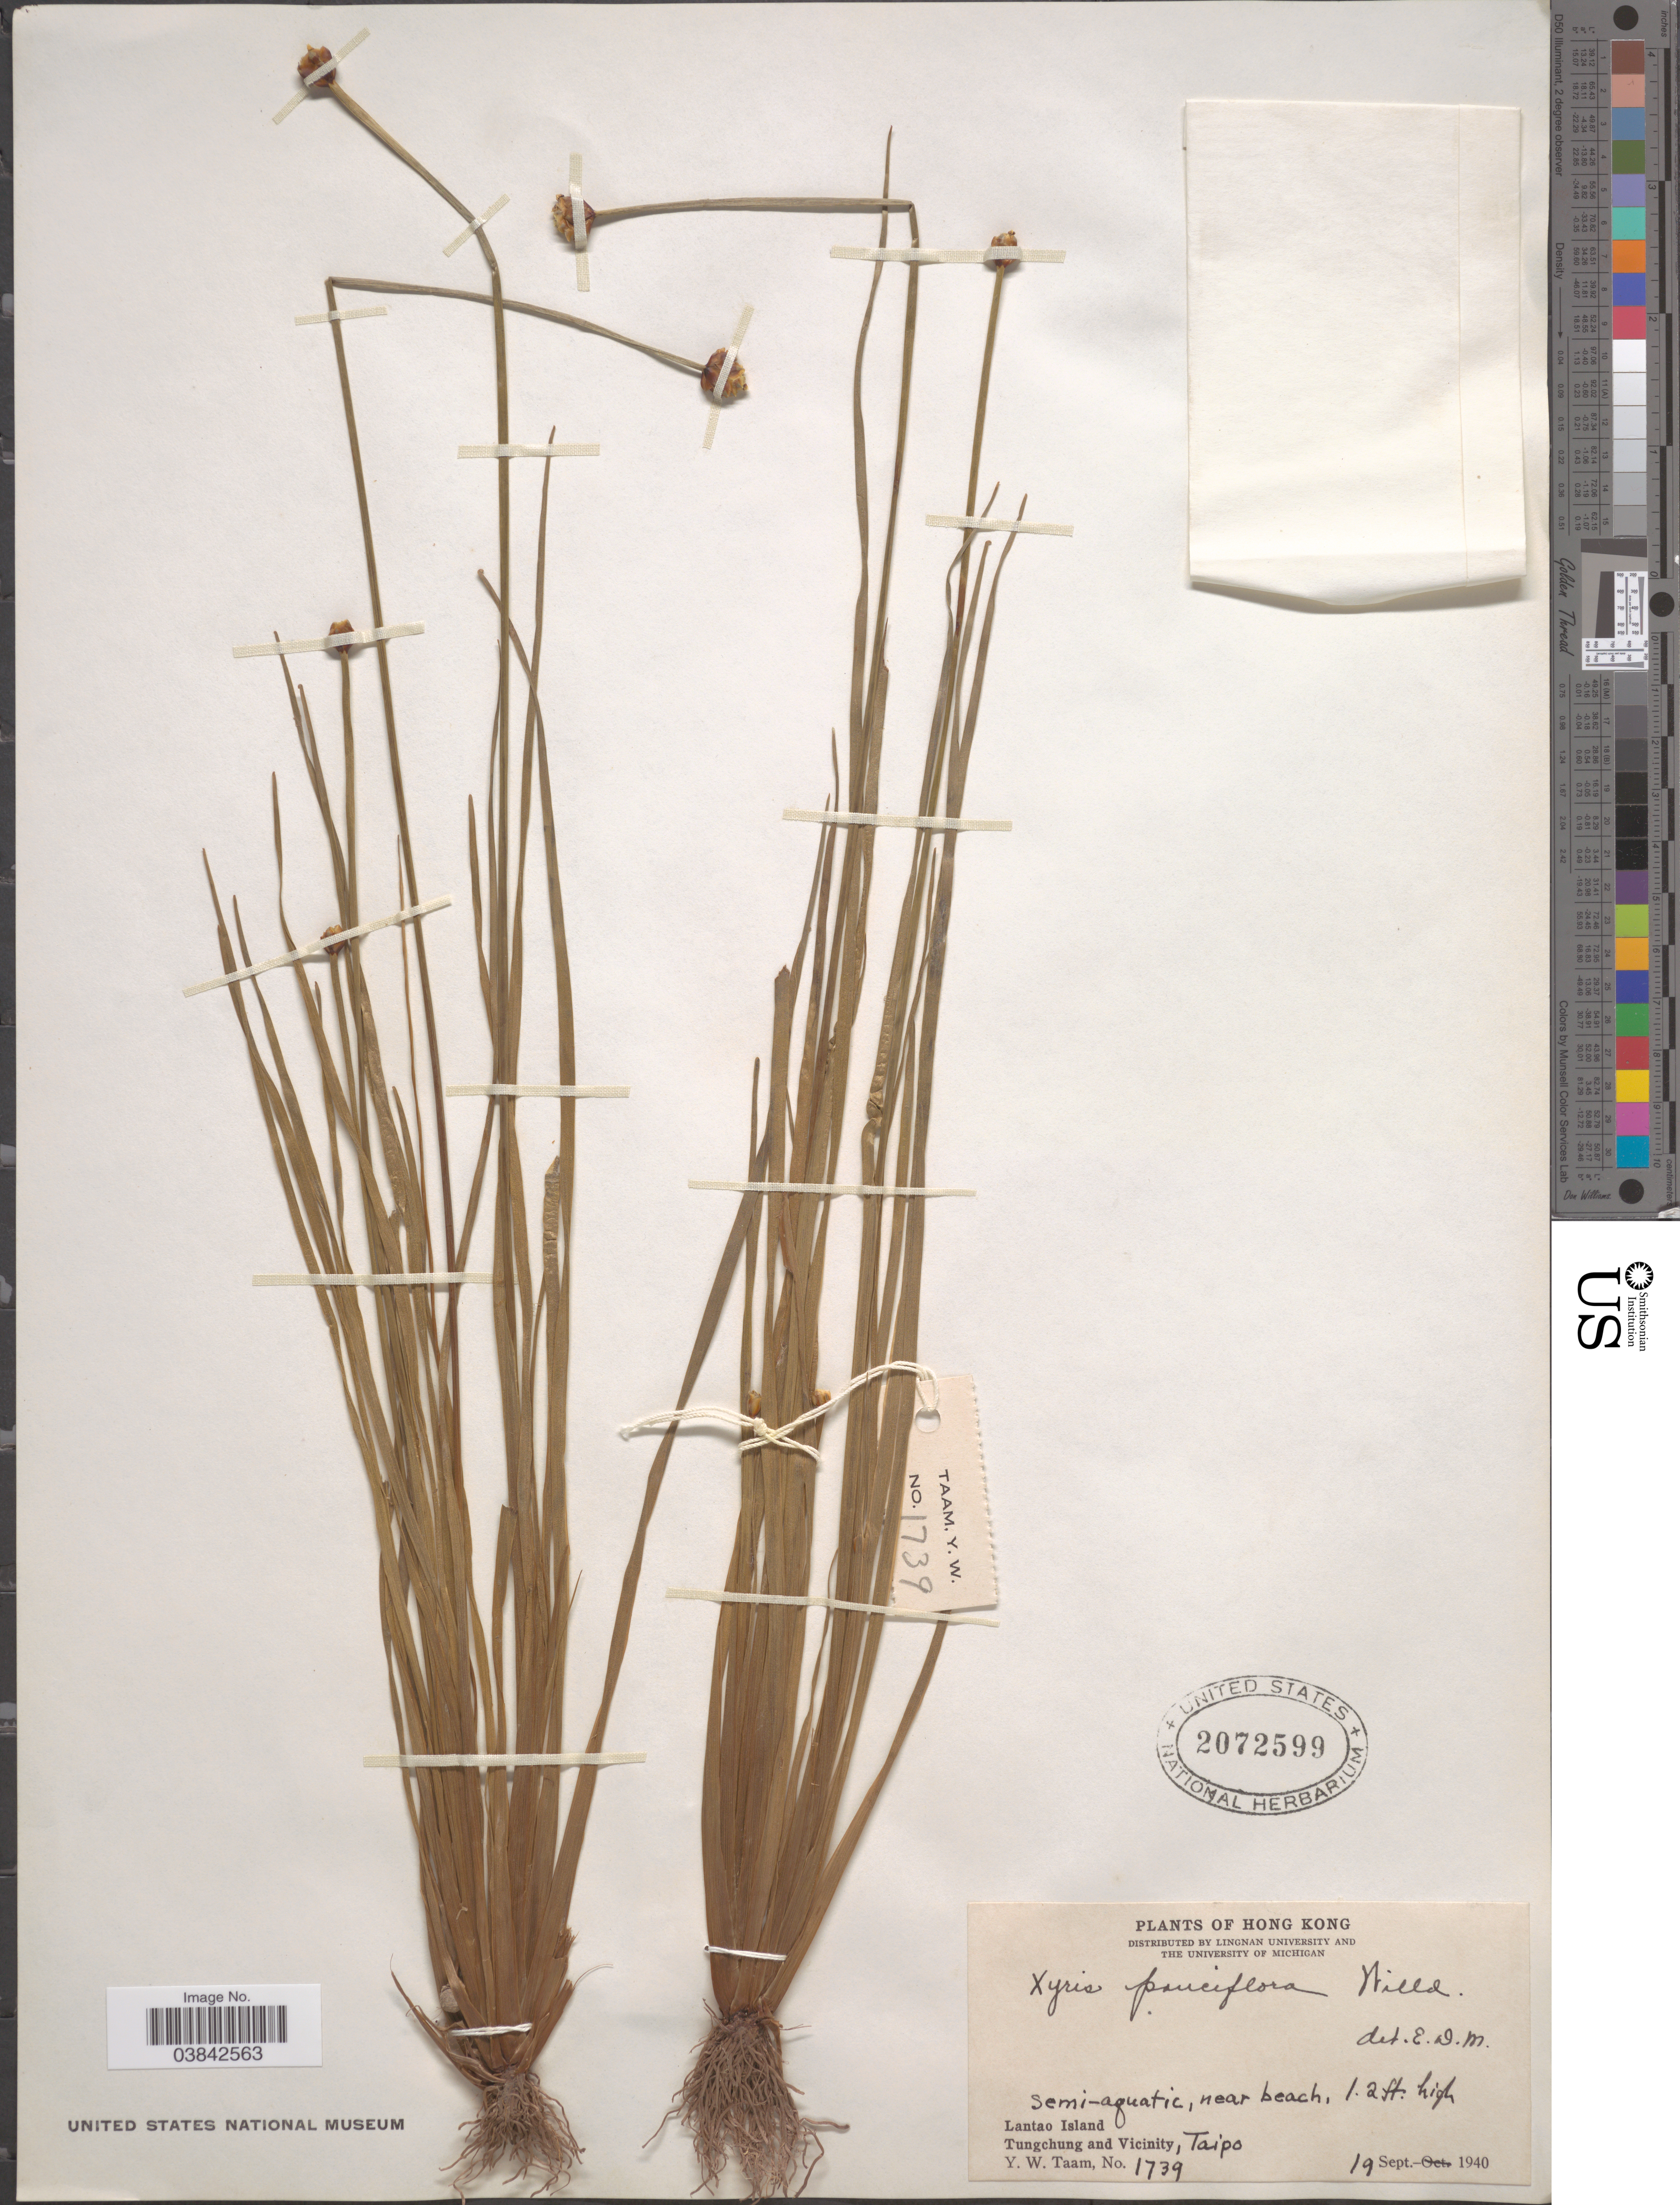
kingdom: Plantae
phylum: Tracheophyta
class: Liliopsida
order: Poales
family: Xyridaceae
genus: Xyris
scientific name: Xyris pauciflora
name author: Willd.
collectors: Y. W. Taam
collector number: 1739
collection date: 1940-09-19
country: China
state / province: Hong Kong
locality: Lantao Island. Tungchung and Vicinity, Taipo.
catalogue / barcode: US 2072599